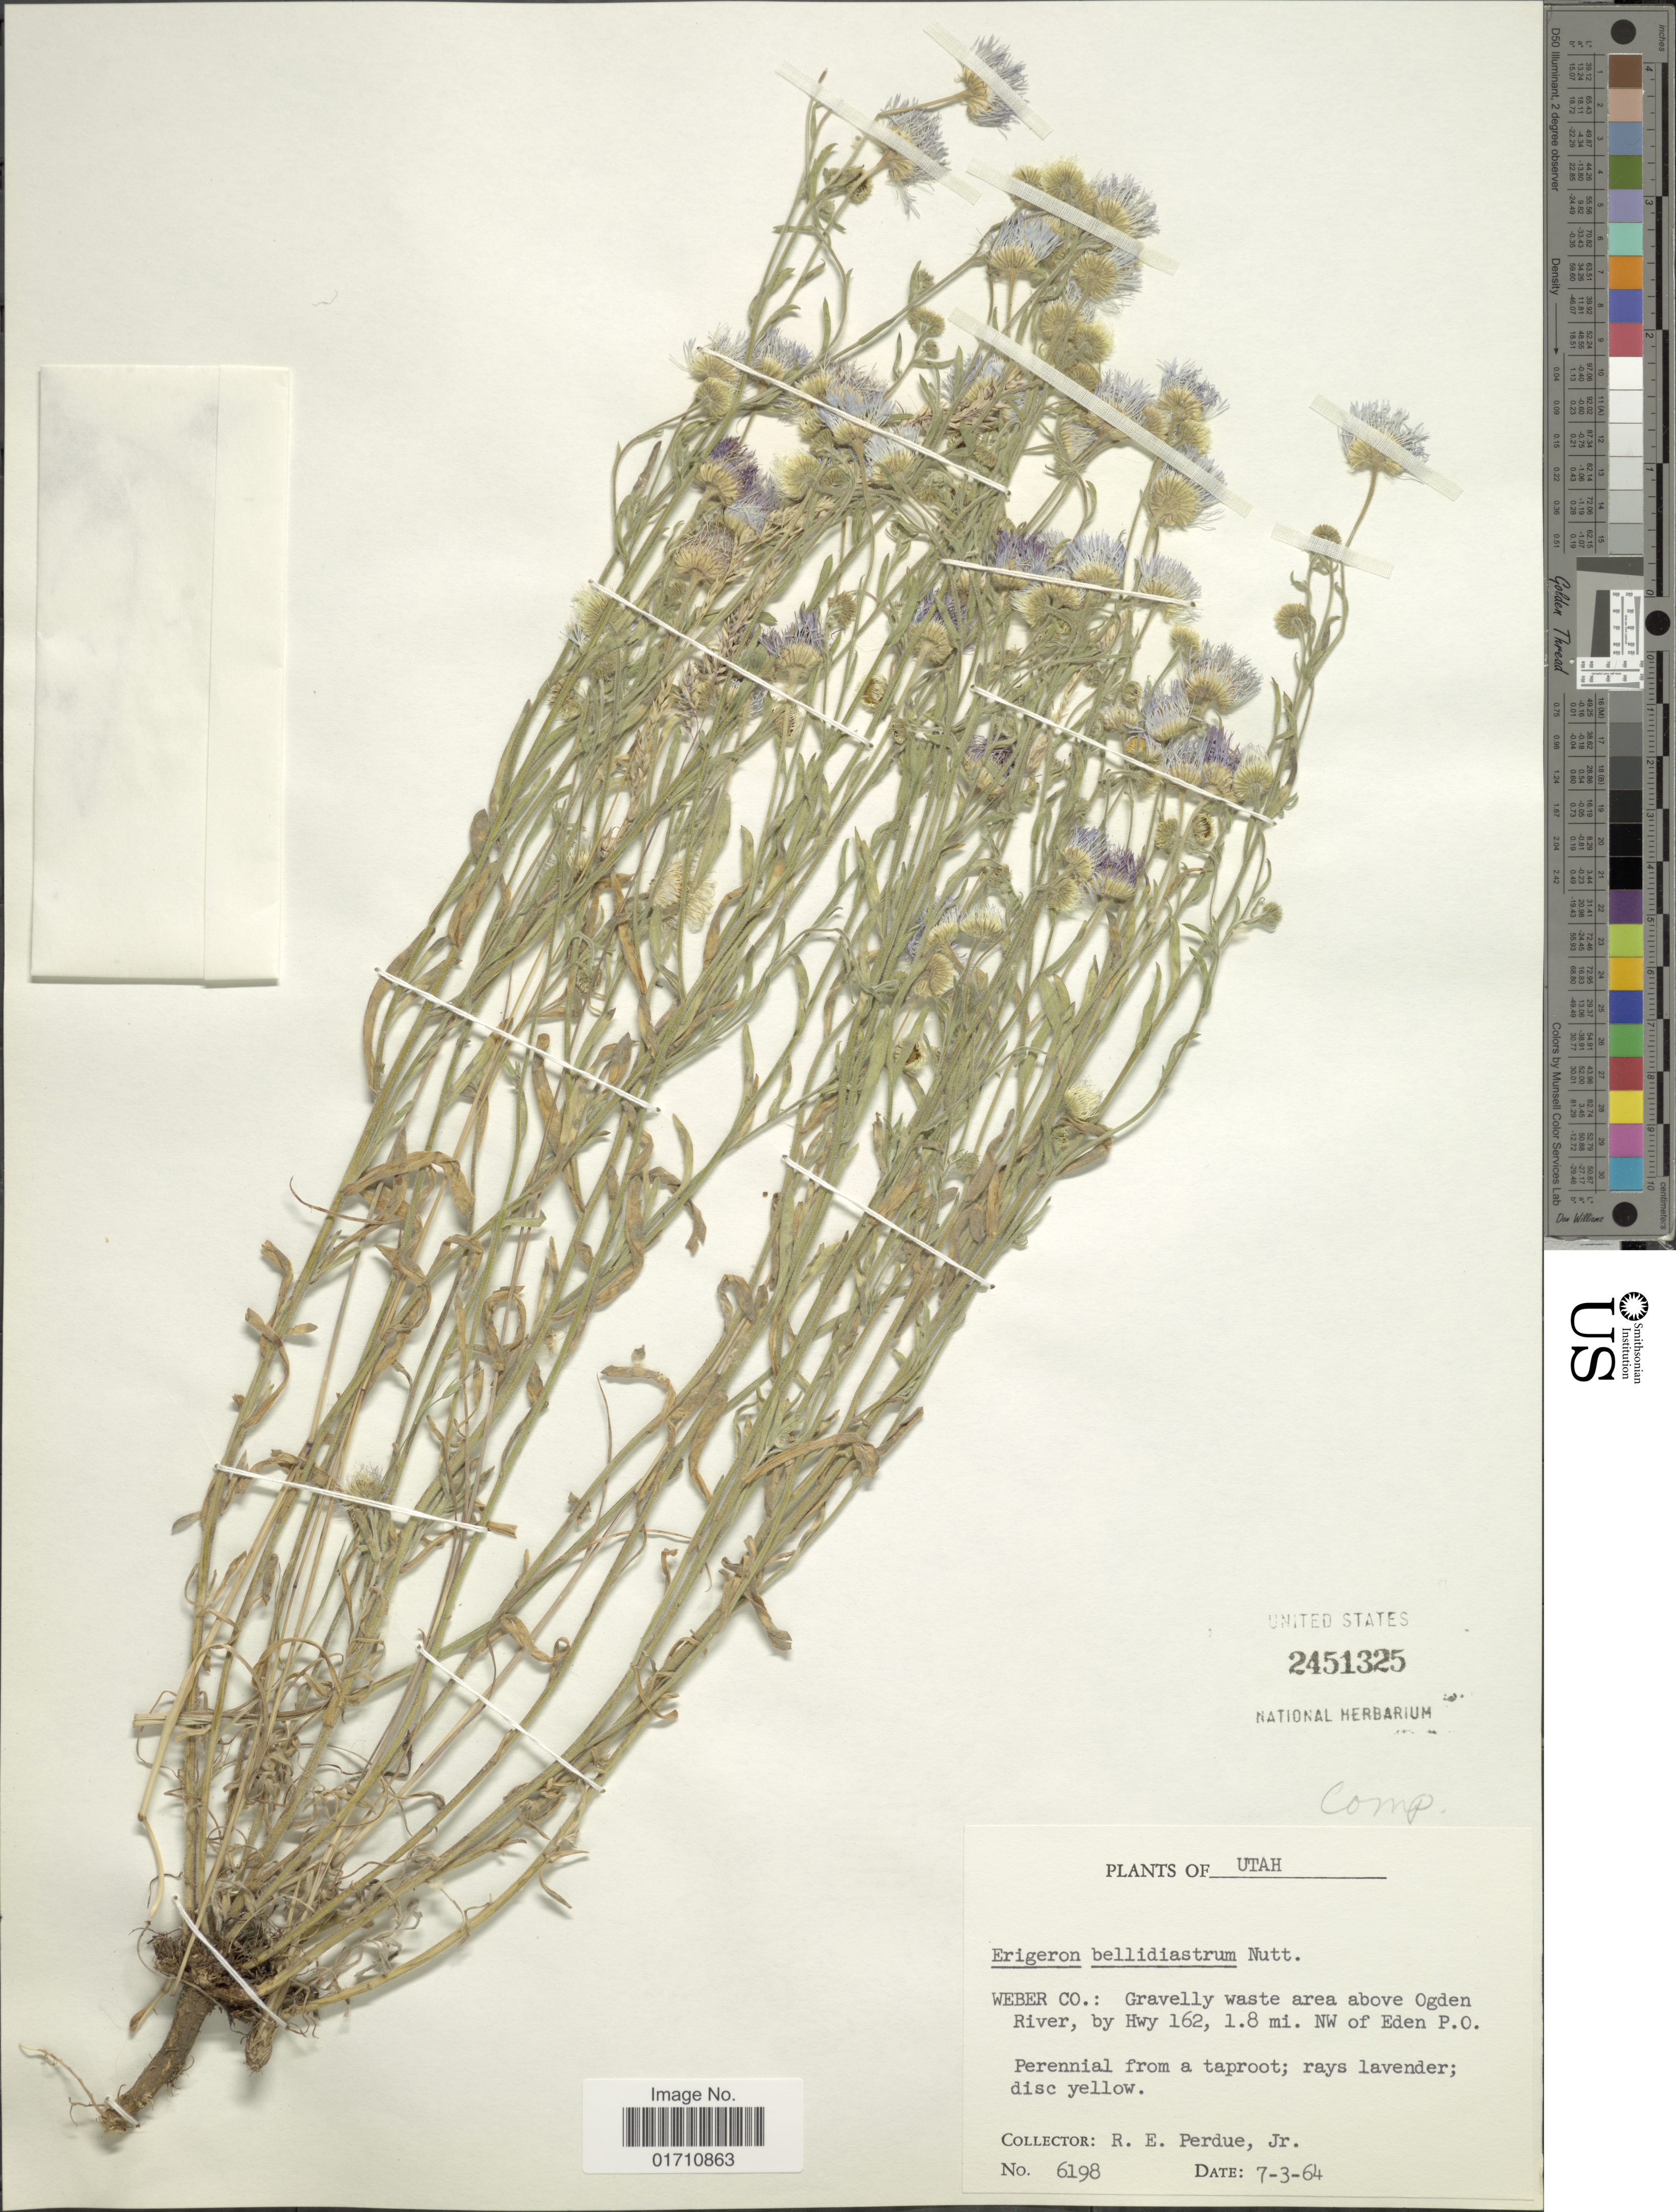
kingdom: Plantae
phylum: Tracheophyta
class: Magnoliopsida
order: Asterales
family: Asteraceae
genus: Erigeron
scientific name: Erigeron bellidiastrum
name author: Nutt.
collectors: R. E. Perdue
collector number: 6198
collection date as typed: Transcribed d/m/y: 3/7/64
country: United States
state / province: Utah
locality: Weber Co: Gravelly waste area above Ogden River, by Hwy 162, 1.8 mi. NW of Eden P.O.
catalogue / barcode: US 2451325